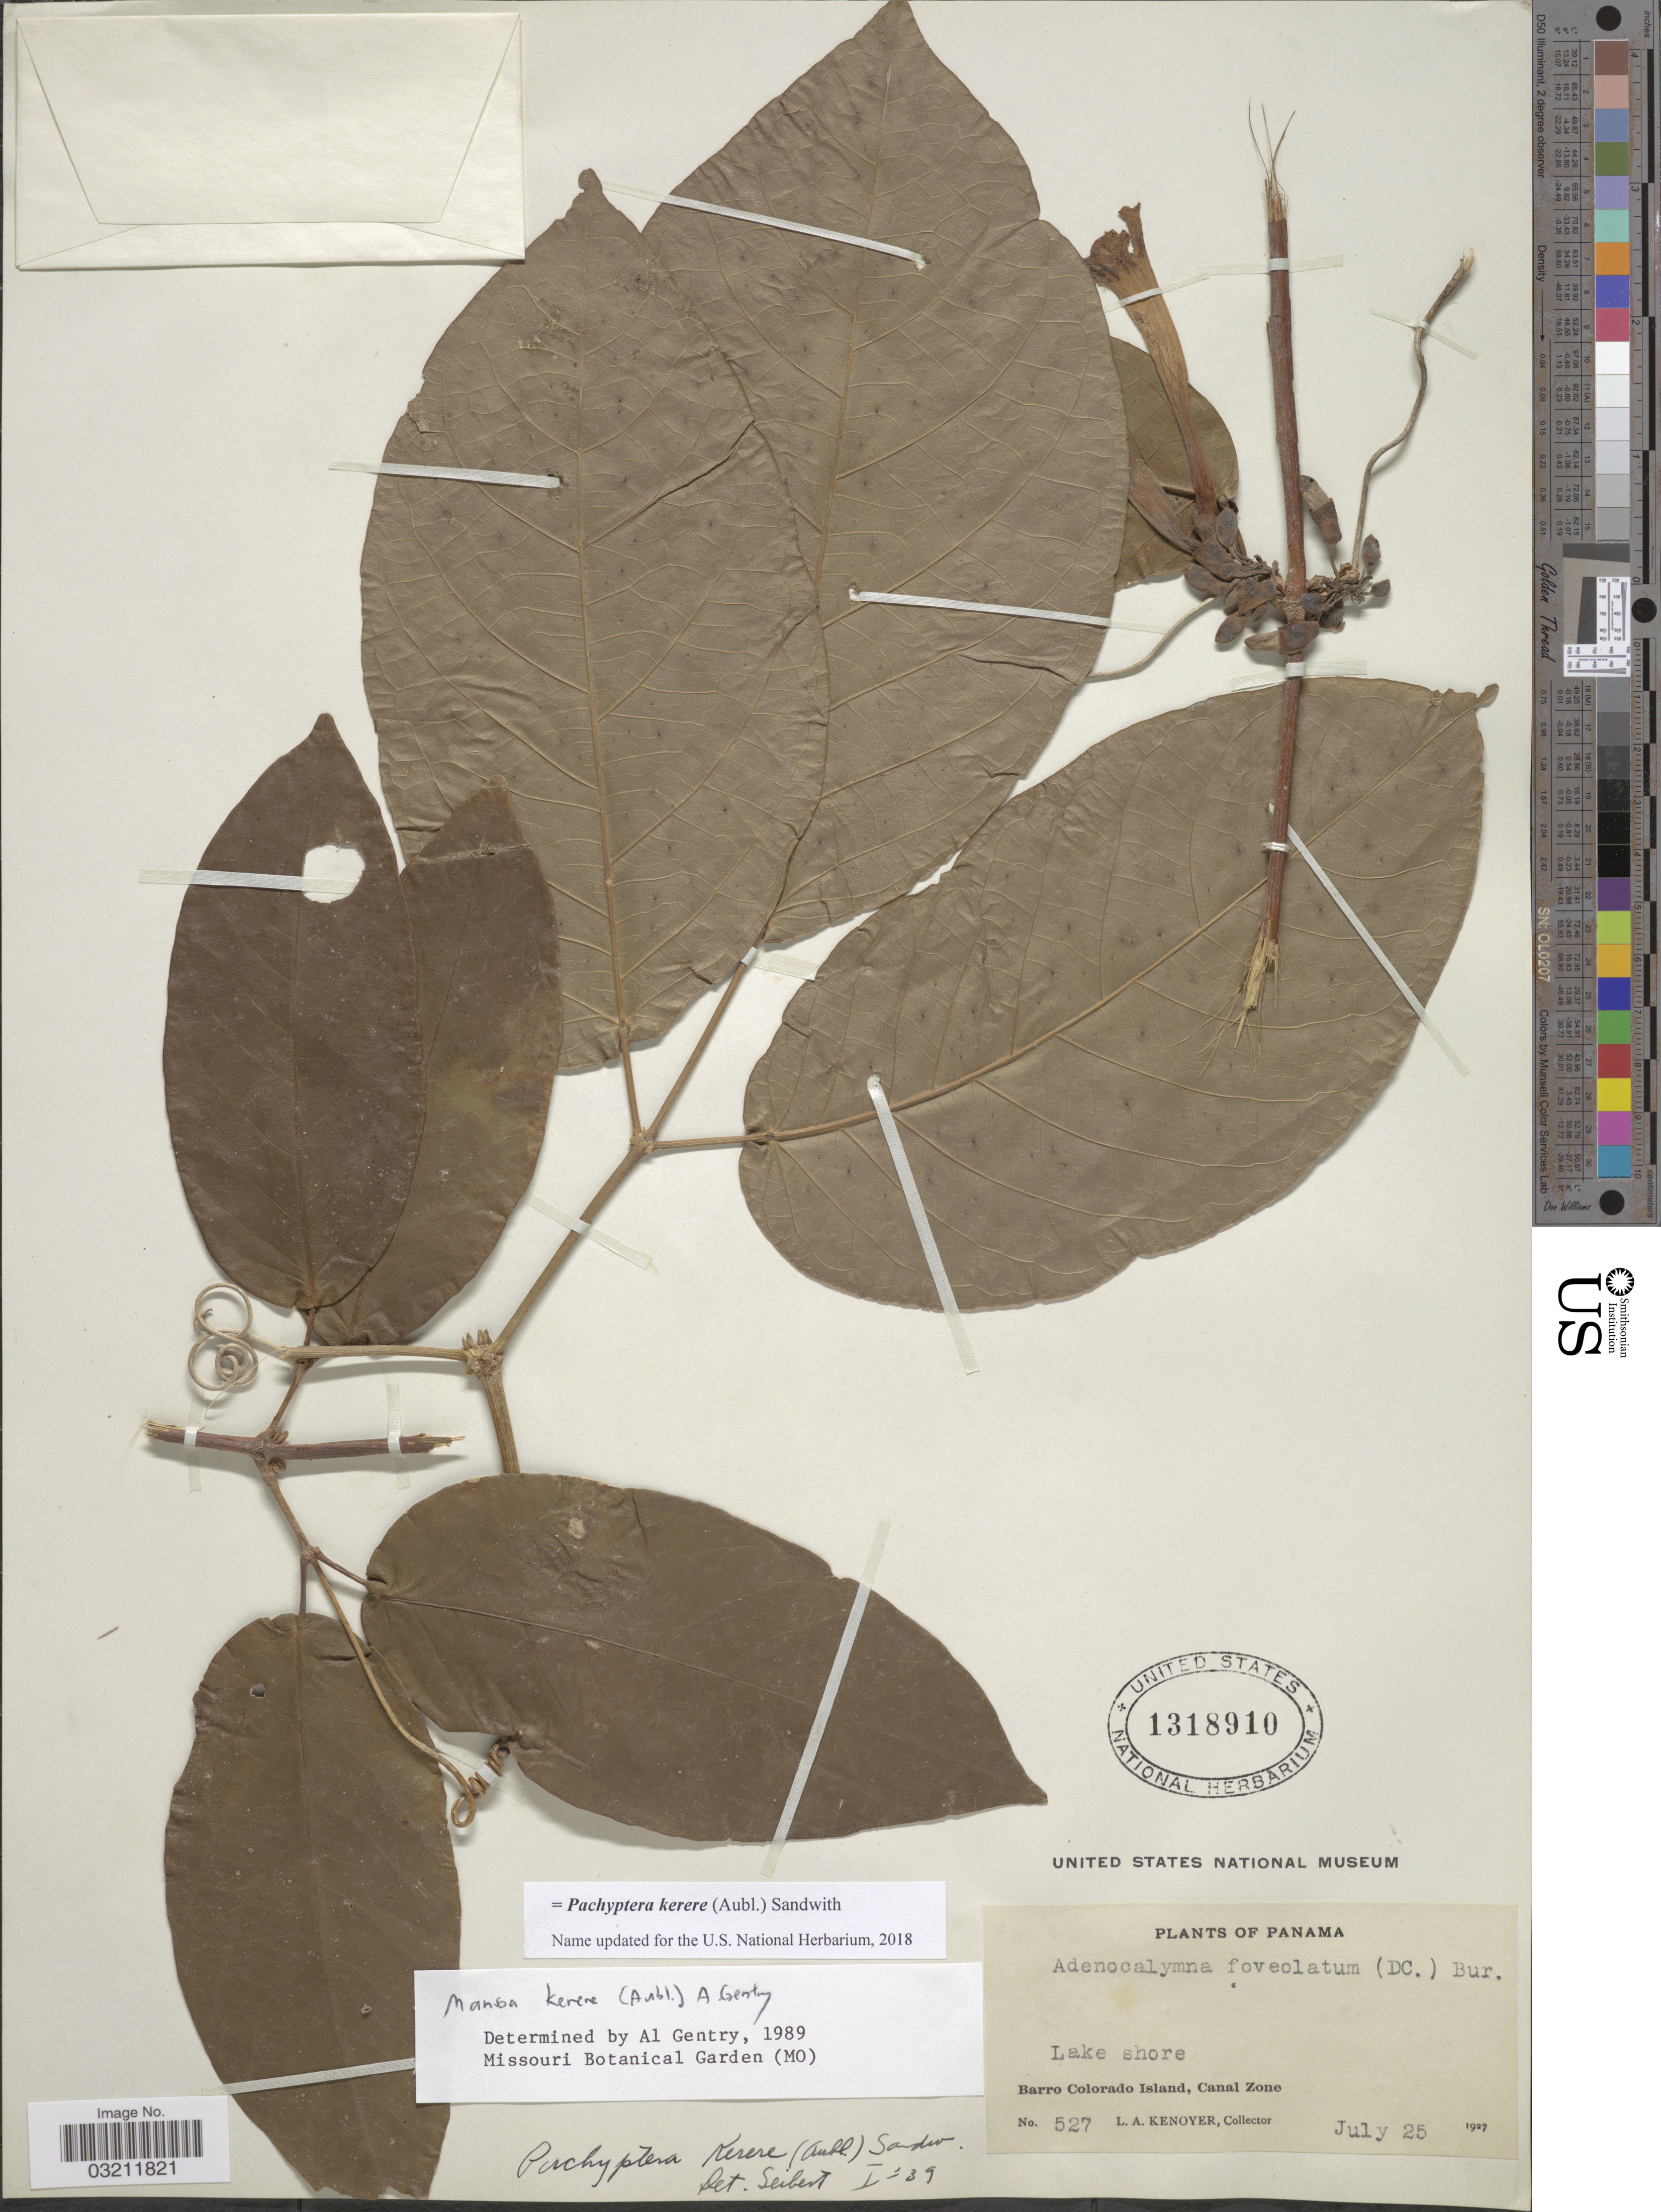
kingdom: Plantae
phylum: Tracheophyta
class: Magnoliopsida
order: Lamiales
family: Bignoniaceae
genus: Pachyptera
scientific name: Pachyptera kerere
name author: (Aubl.) Sandwith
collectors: L. A. Kenoyer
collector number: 527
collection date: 1927-07-25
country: Panama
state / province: Panamá Oeste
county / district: Canal Zone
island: Barro Colorado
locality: Lake Shore, Barro Colorado Island, Canal Zone.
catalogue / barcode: US 1318910